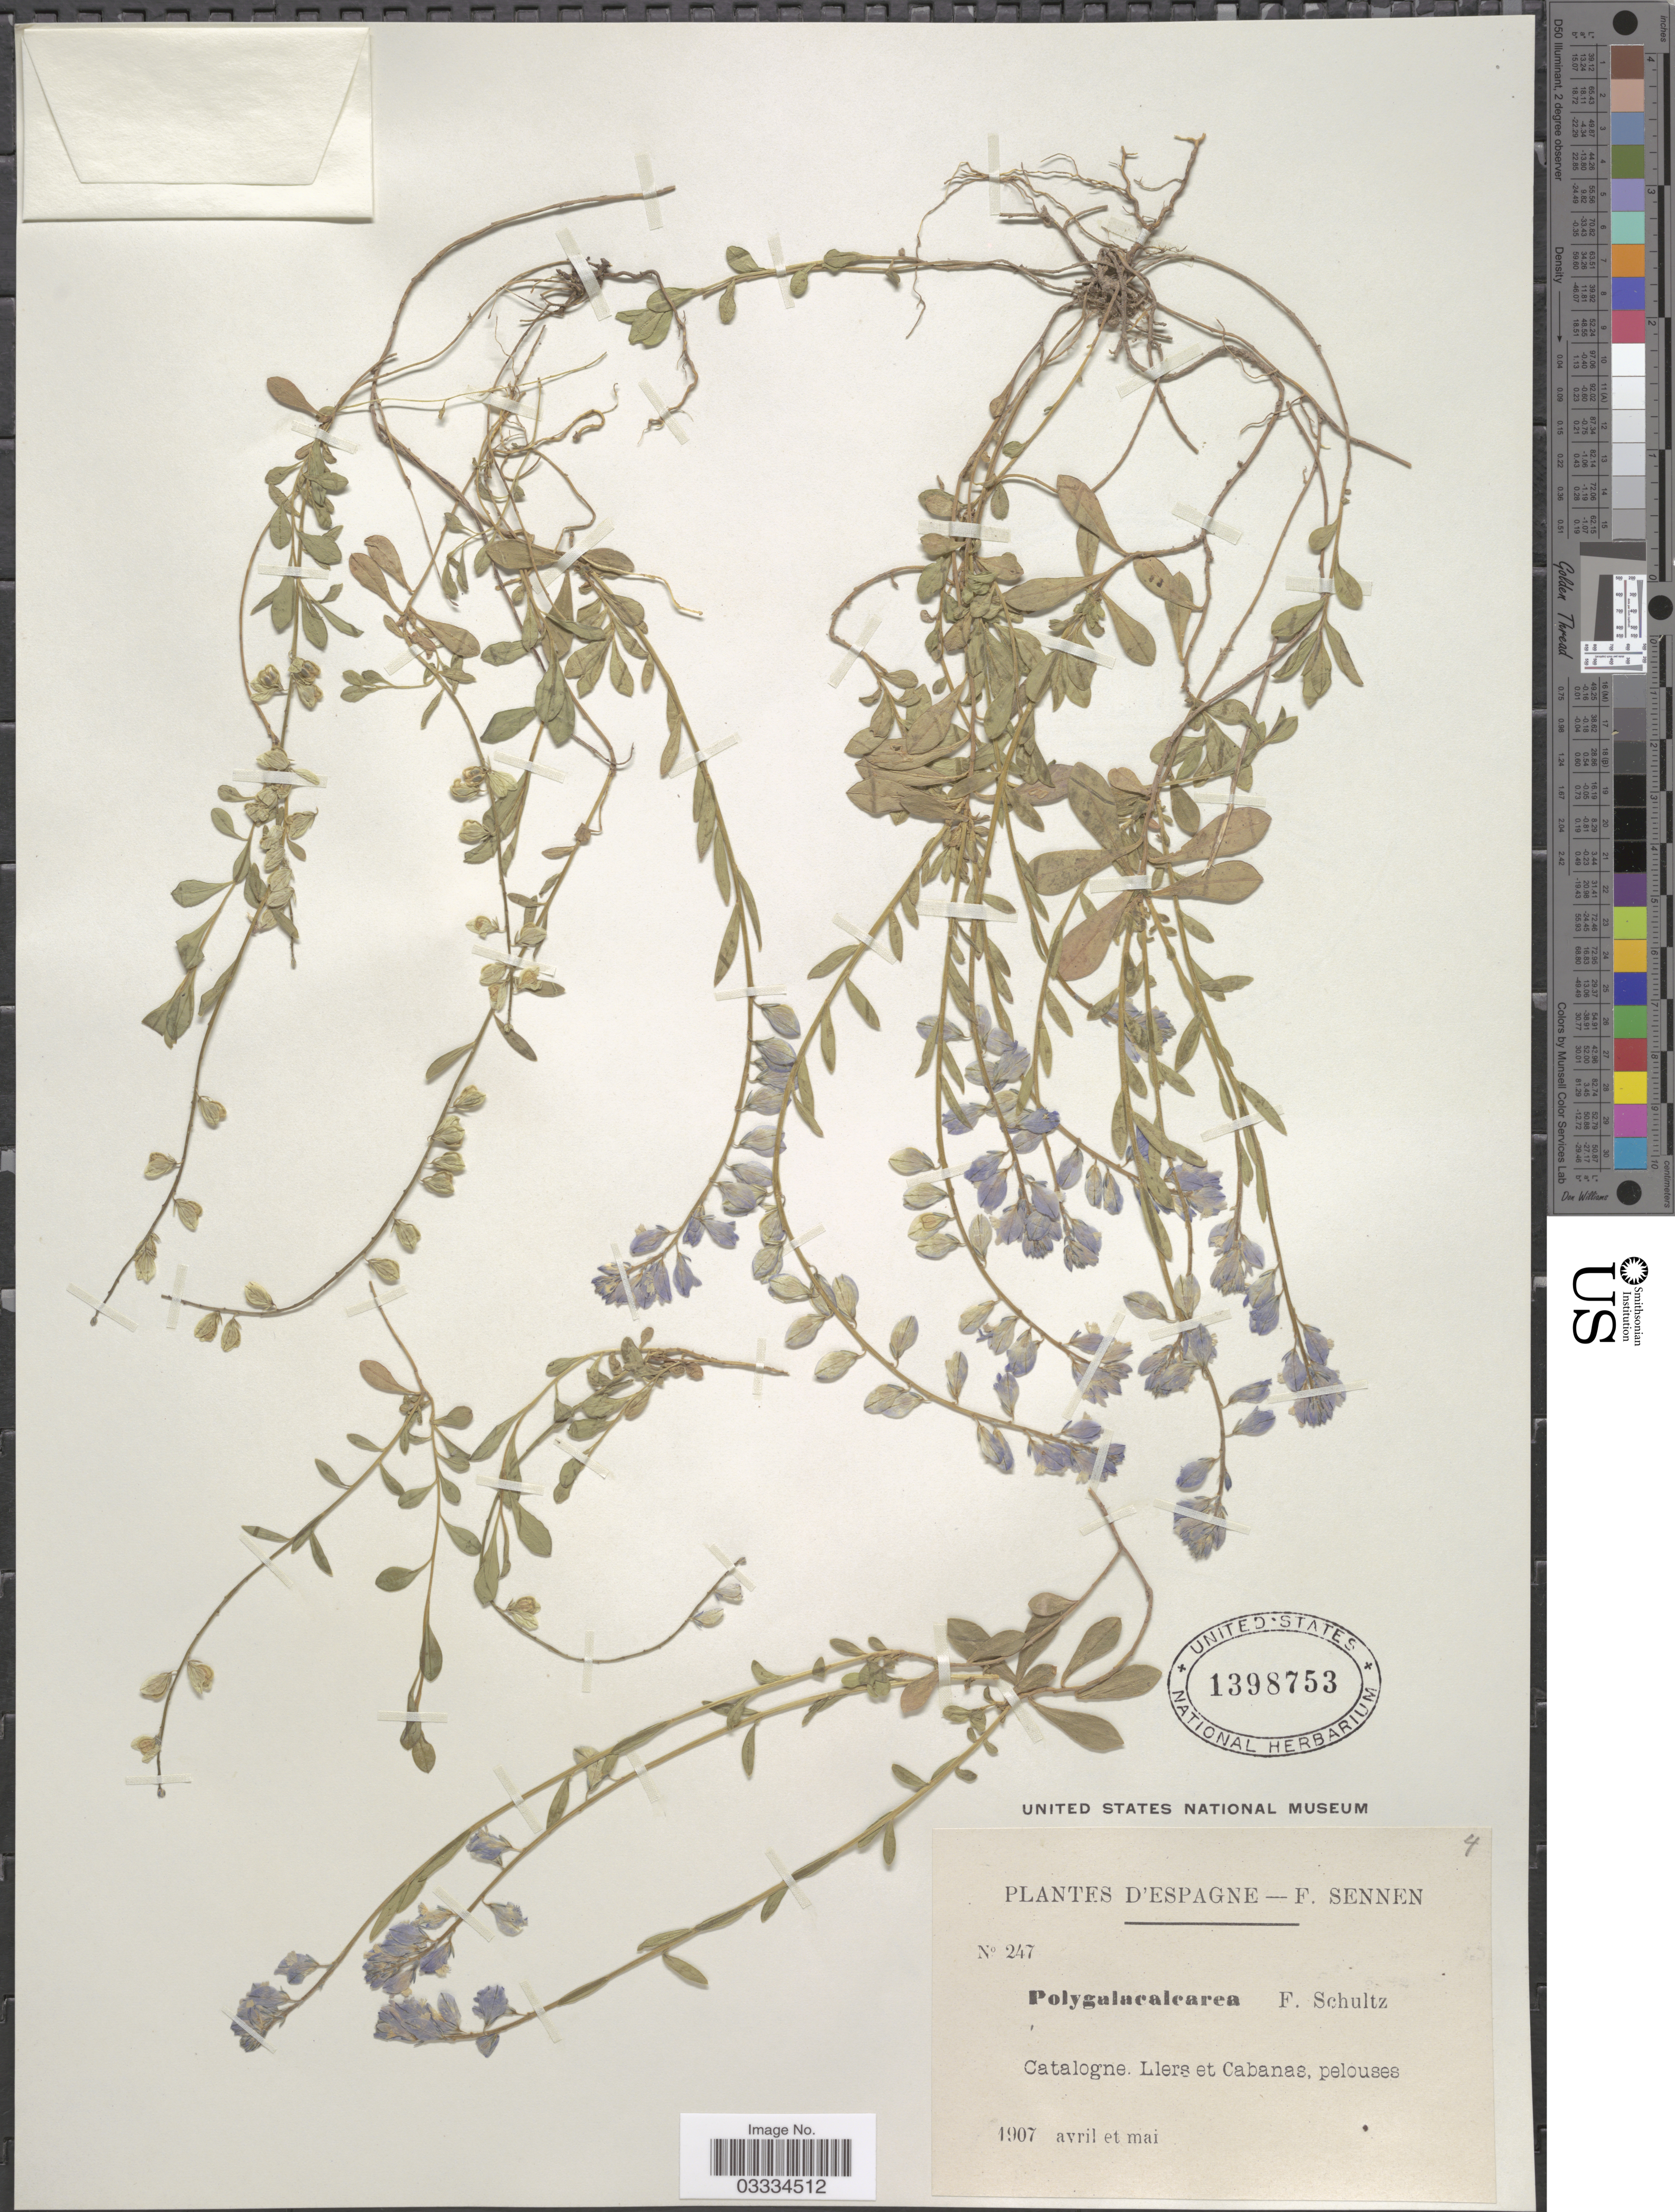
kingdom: Plantae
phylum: Tracheophyta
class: Magnoliopsida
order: Fabales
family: Polygalaceae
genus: Polygala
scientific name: Polygala calcarea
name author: F.W. Schultz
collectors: E. Sennen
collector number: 247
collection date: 1907-04/1907-05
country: Spain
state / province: Catalunya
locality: Espagne. Catalogne. Llers et Cabanas, pelouses.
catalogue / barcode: US 1398753